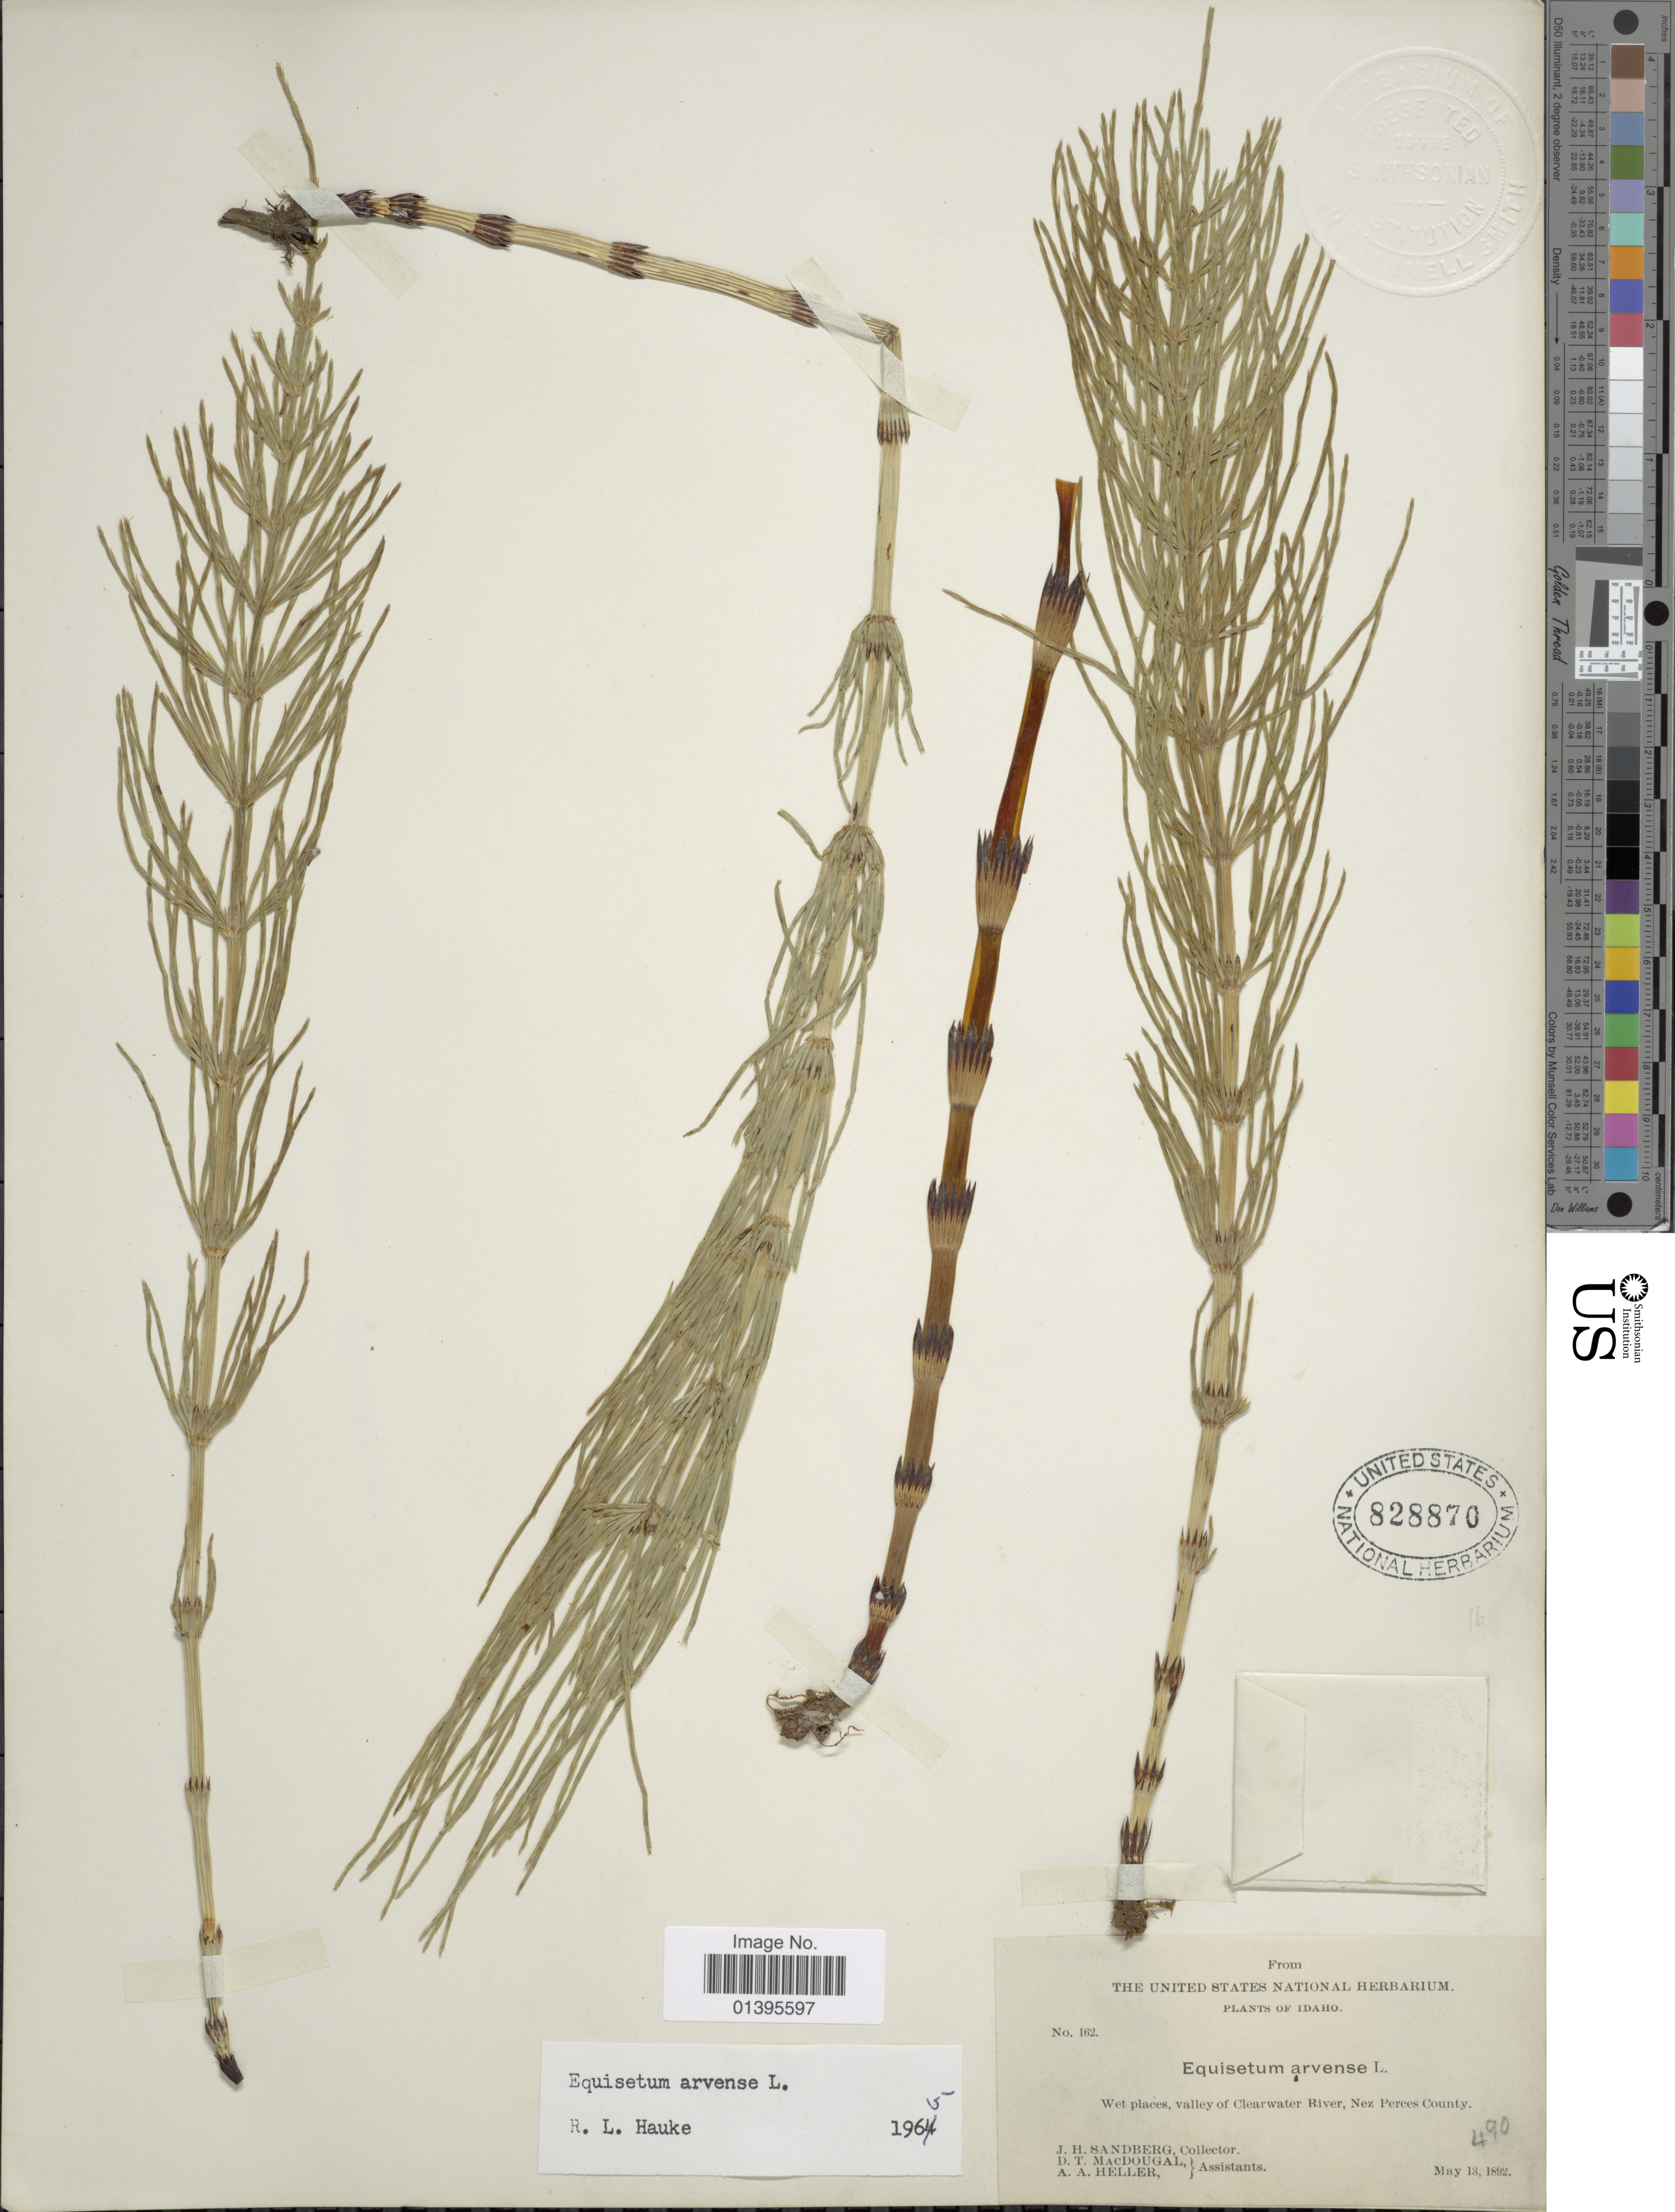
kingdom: Plantae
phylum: Tracheophyta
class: Polypodiopsida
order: Equisetales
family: Equisetaceae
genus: Equisetum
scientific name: Equisetum arvense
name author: L.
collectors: J. H. Sandberg, D. T. MacDougal & A. A. Heller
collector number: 162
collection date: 1892-05-13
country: United States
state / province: Idaho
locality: Valley of Clearwater River, Nez Perces County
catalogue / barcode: US 828870